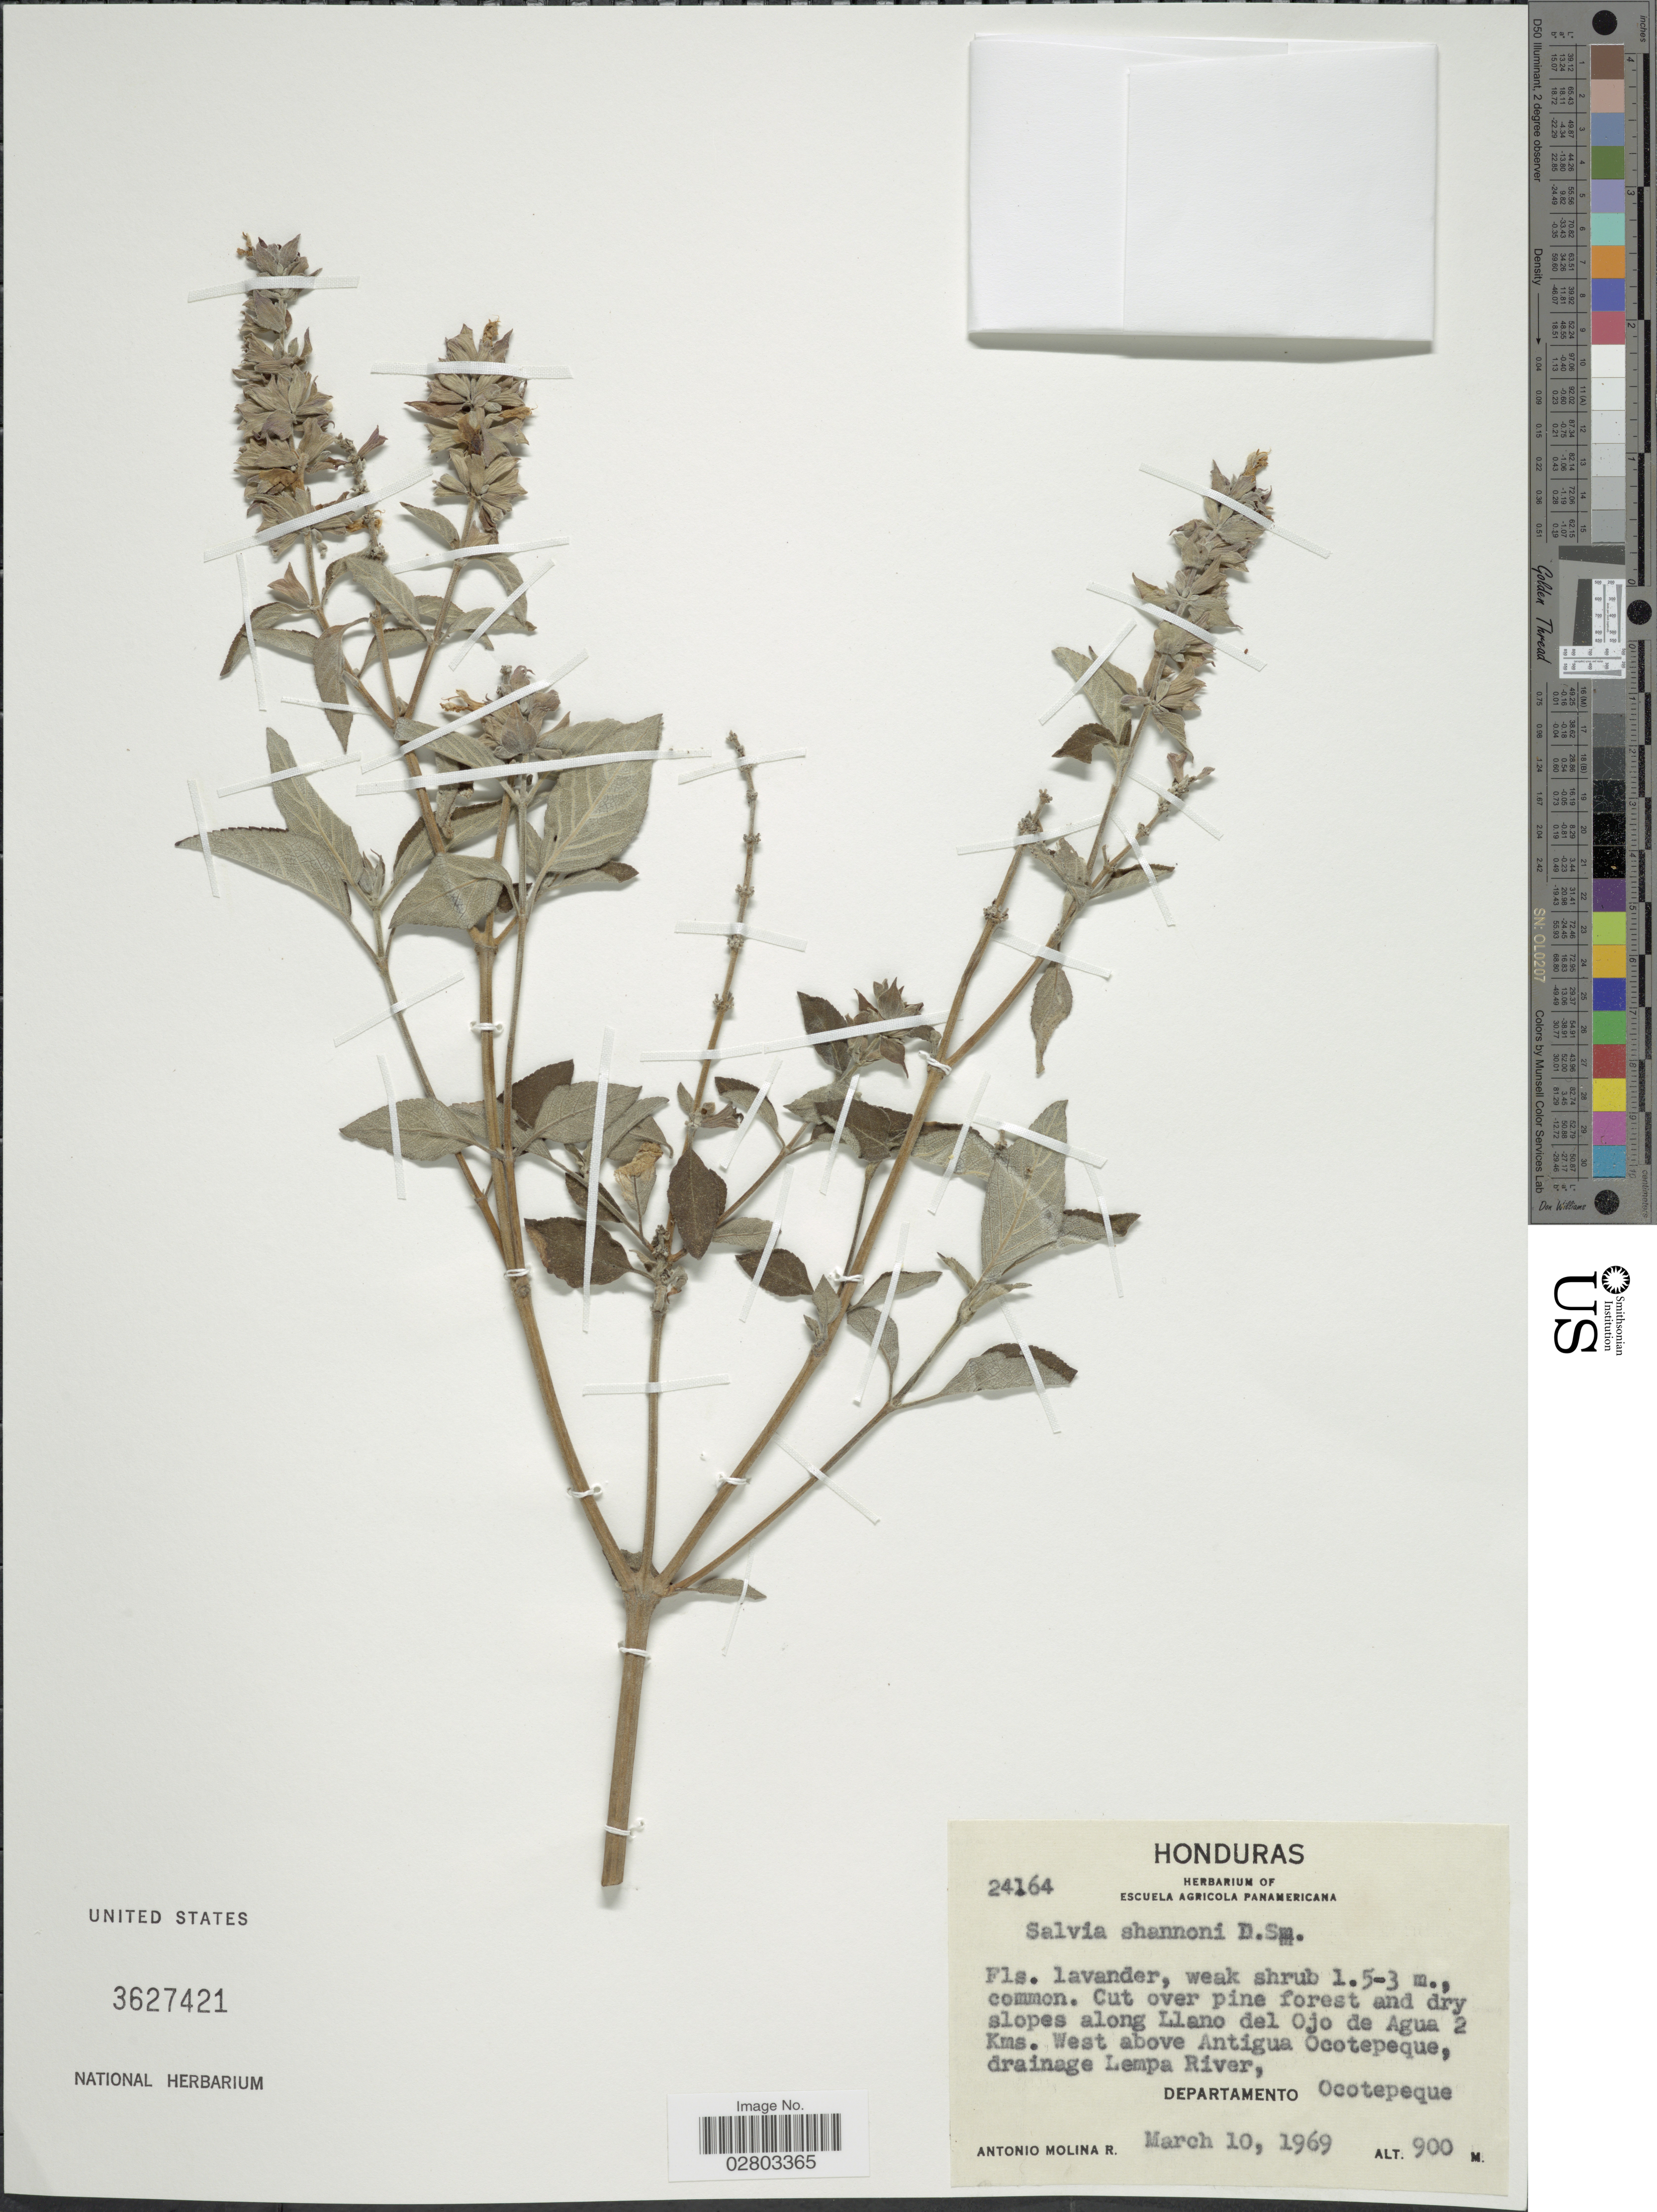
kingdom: Plantae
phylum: Tracheophyta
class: Magnoliopsida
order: Lamiales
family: Lamiaceae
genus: Salvia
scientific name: Salvia shannoni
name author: Donn. Sm.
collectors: A. Molina R.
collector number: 24164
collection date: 1969-03-10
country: Honduras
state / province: Ocotepeque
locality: Cut over pine forest and dry slopes along Llano del Ojo de Agua 2 Kms. West above Antigua Ocotepeque, drainage Lempa River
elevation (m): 900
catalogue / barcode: US 3627421